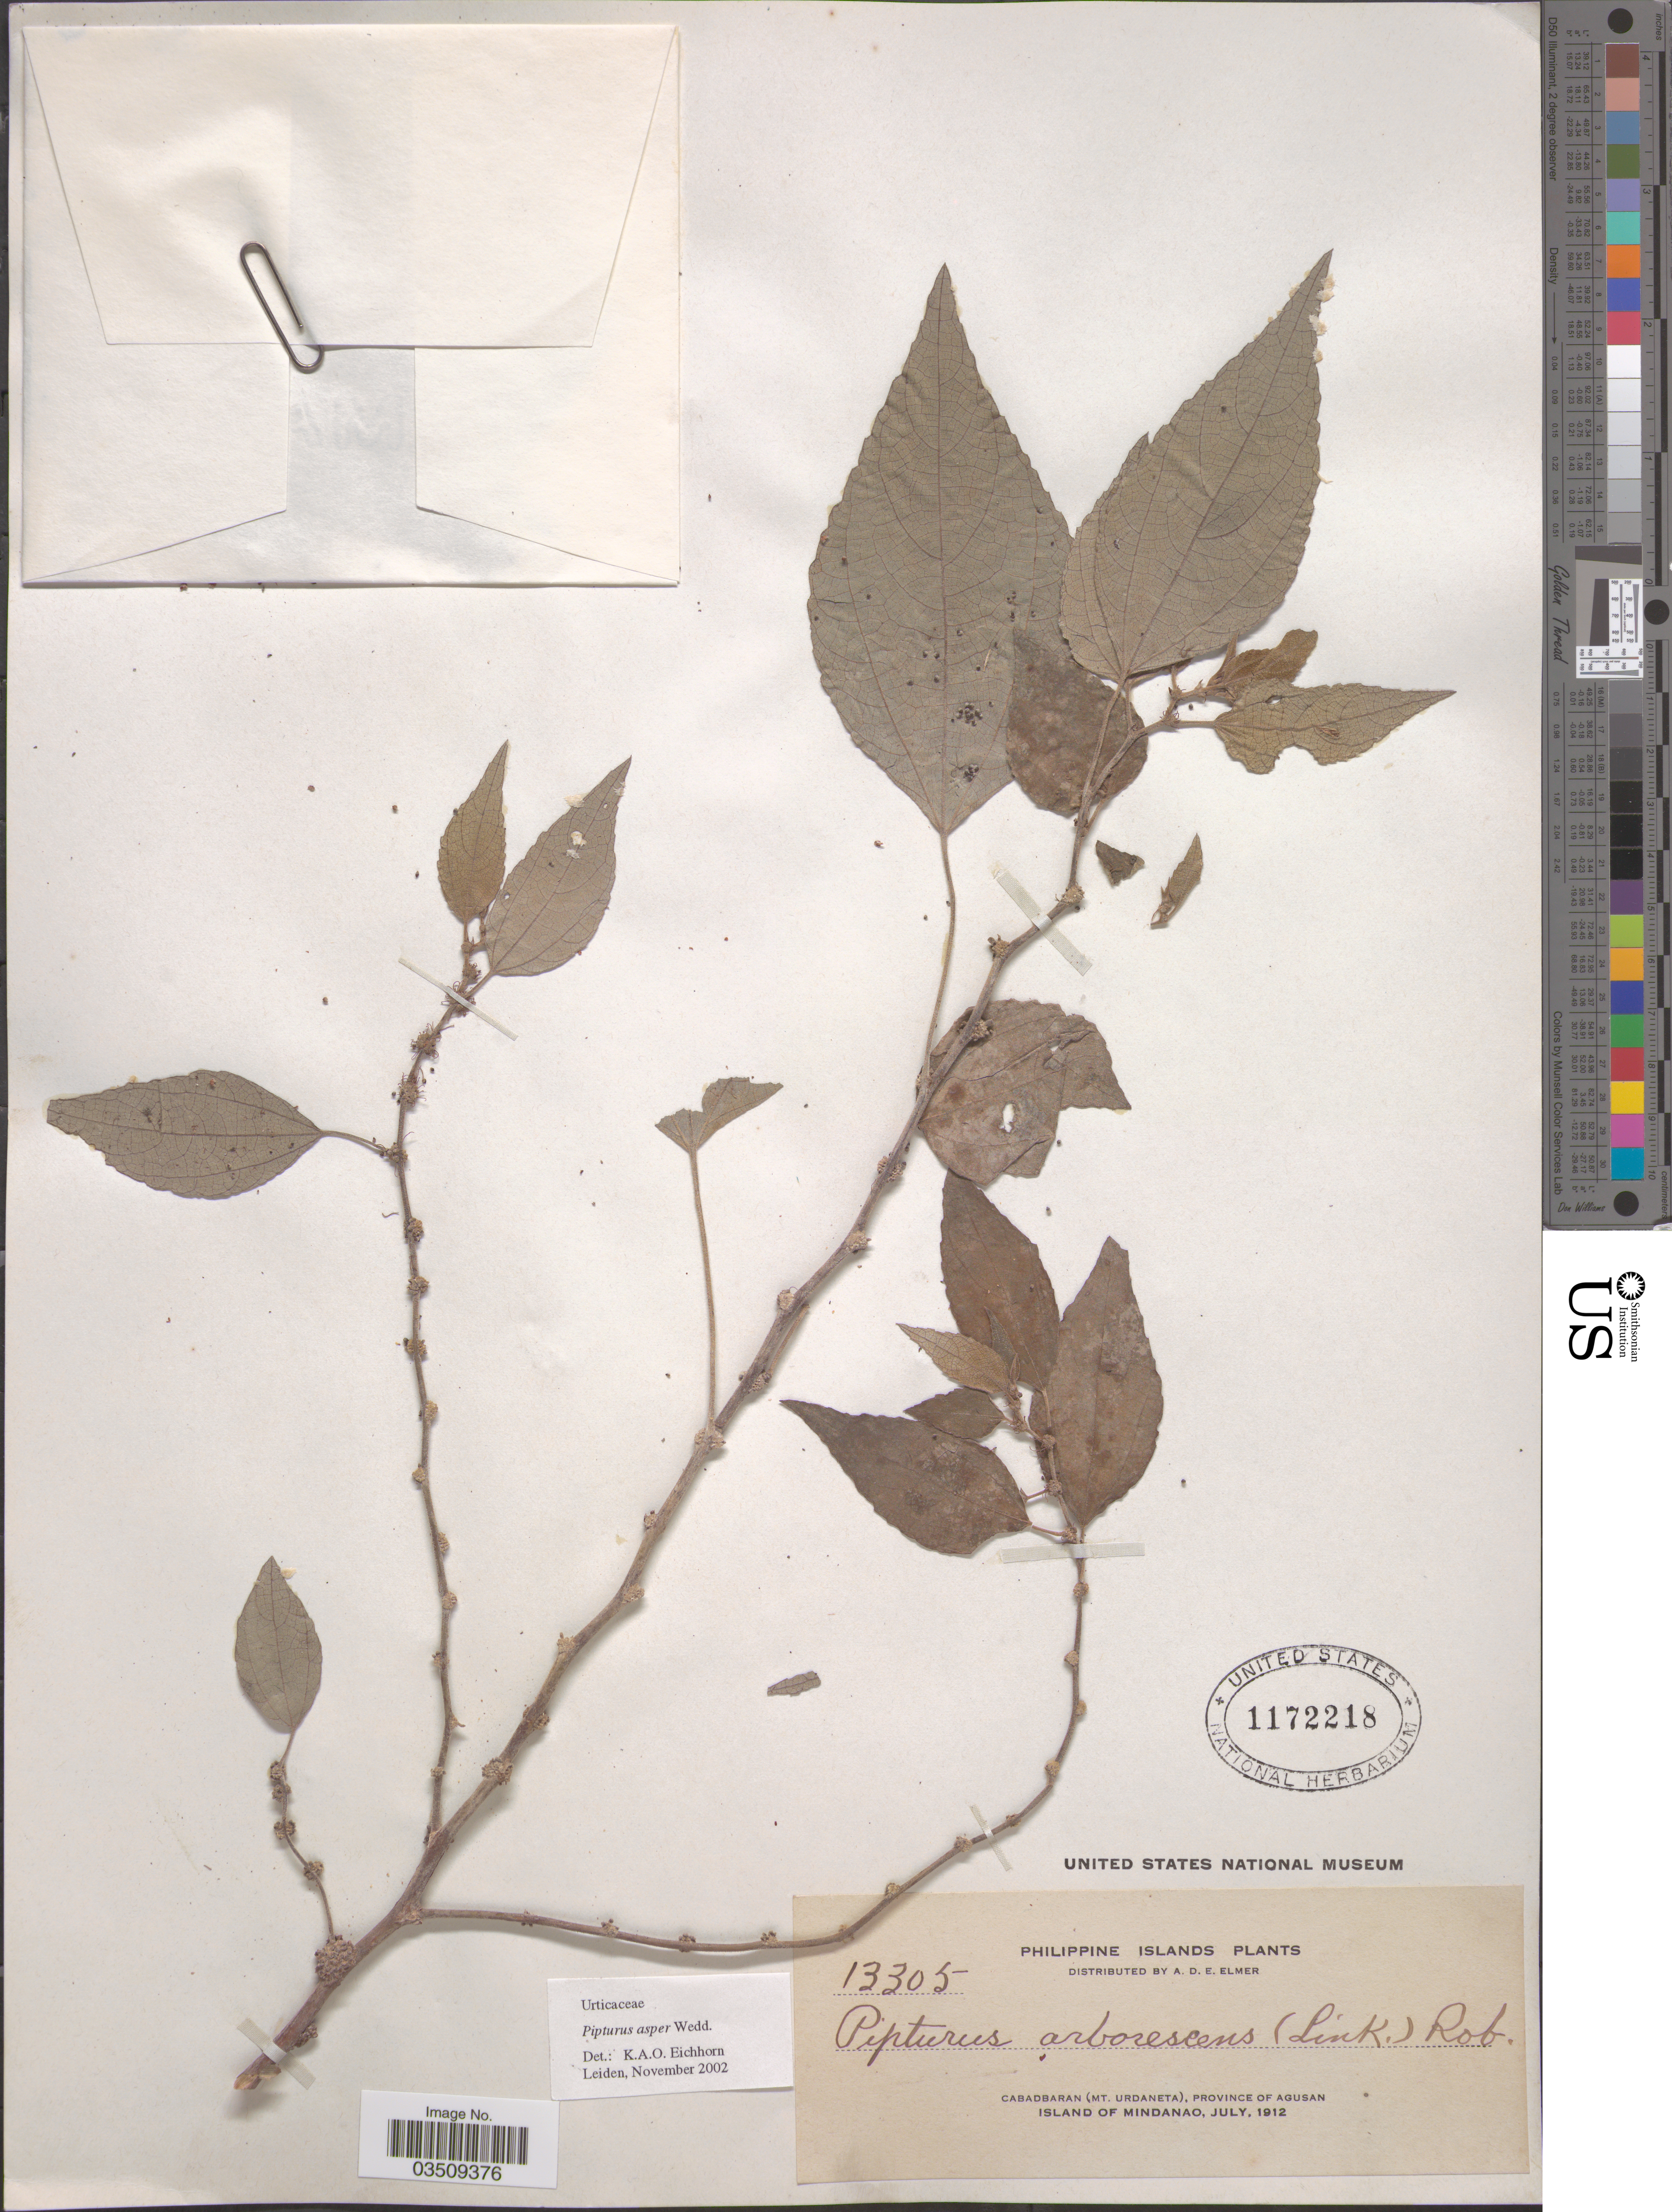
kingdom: Plantae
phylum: Tracheophyta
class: Magnoliopsida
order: Rosales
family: Urticaceae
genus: Pipturus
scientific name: Pipturus arborescens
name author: (Link) C.B. Rob.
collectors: A. D. E. Elmer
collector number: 13305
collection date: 1912-07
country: Philippines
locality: Cabadbaran (Mt. Urdaneta), Province of Agusan. Island of Mindanao.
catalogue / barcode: US 1172218